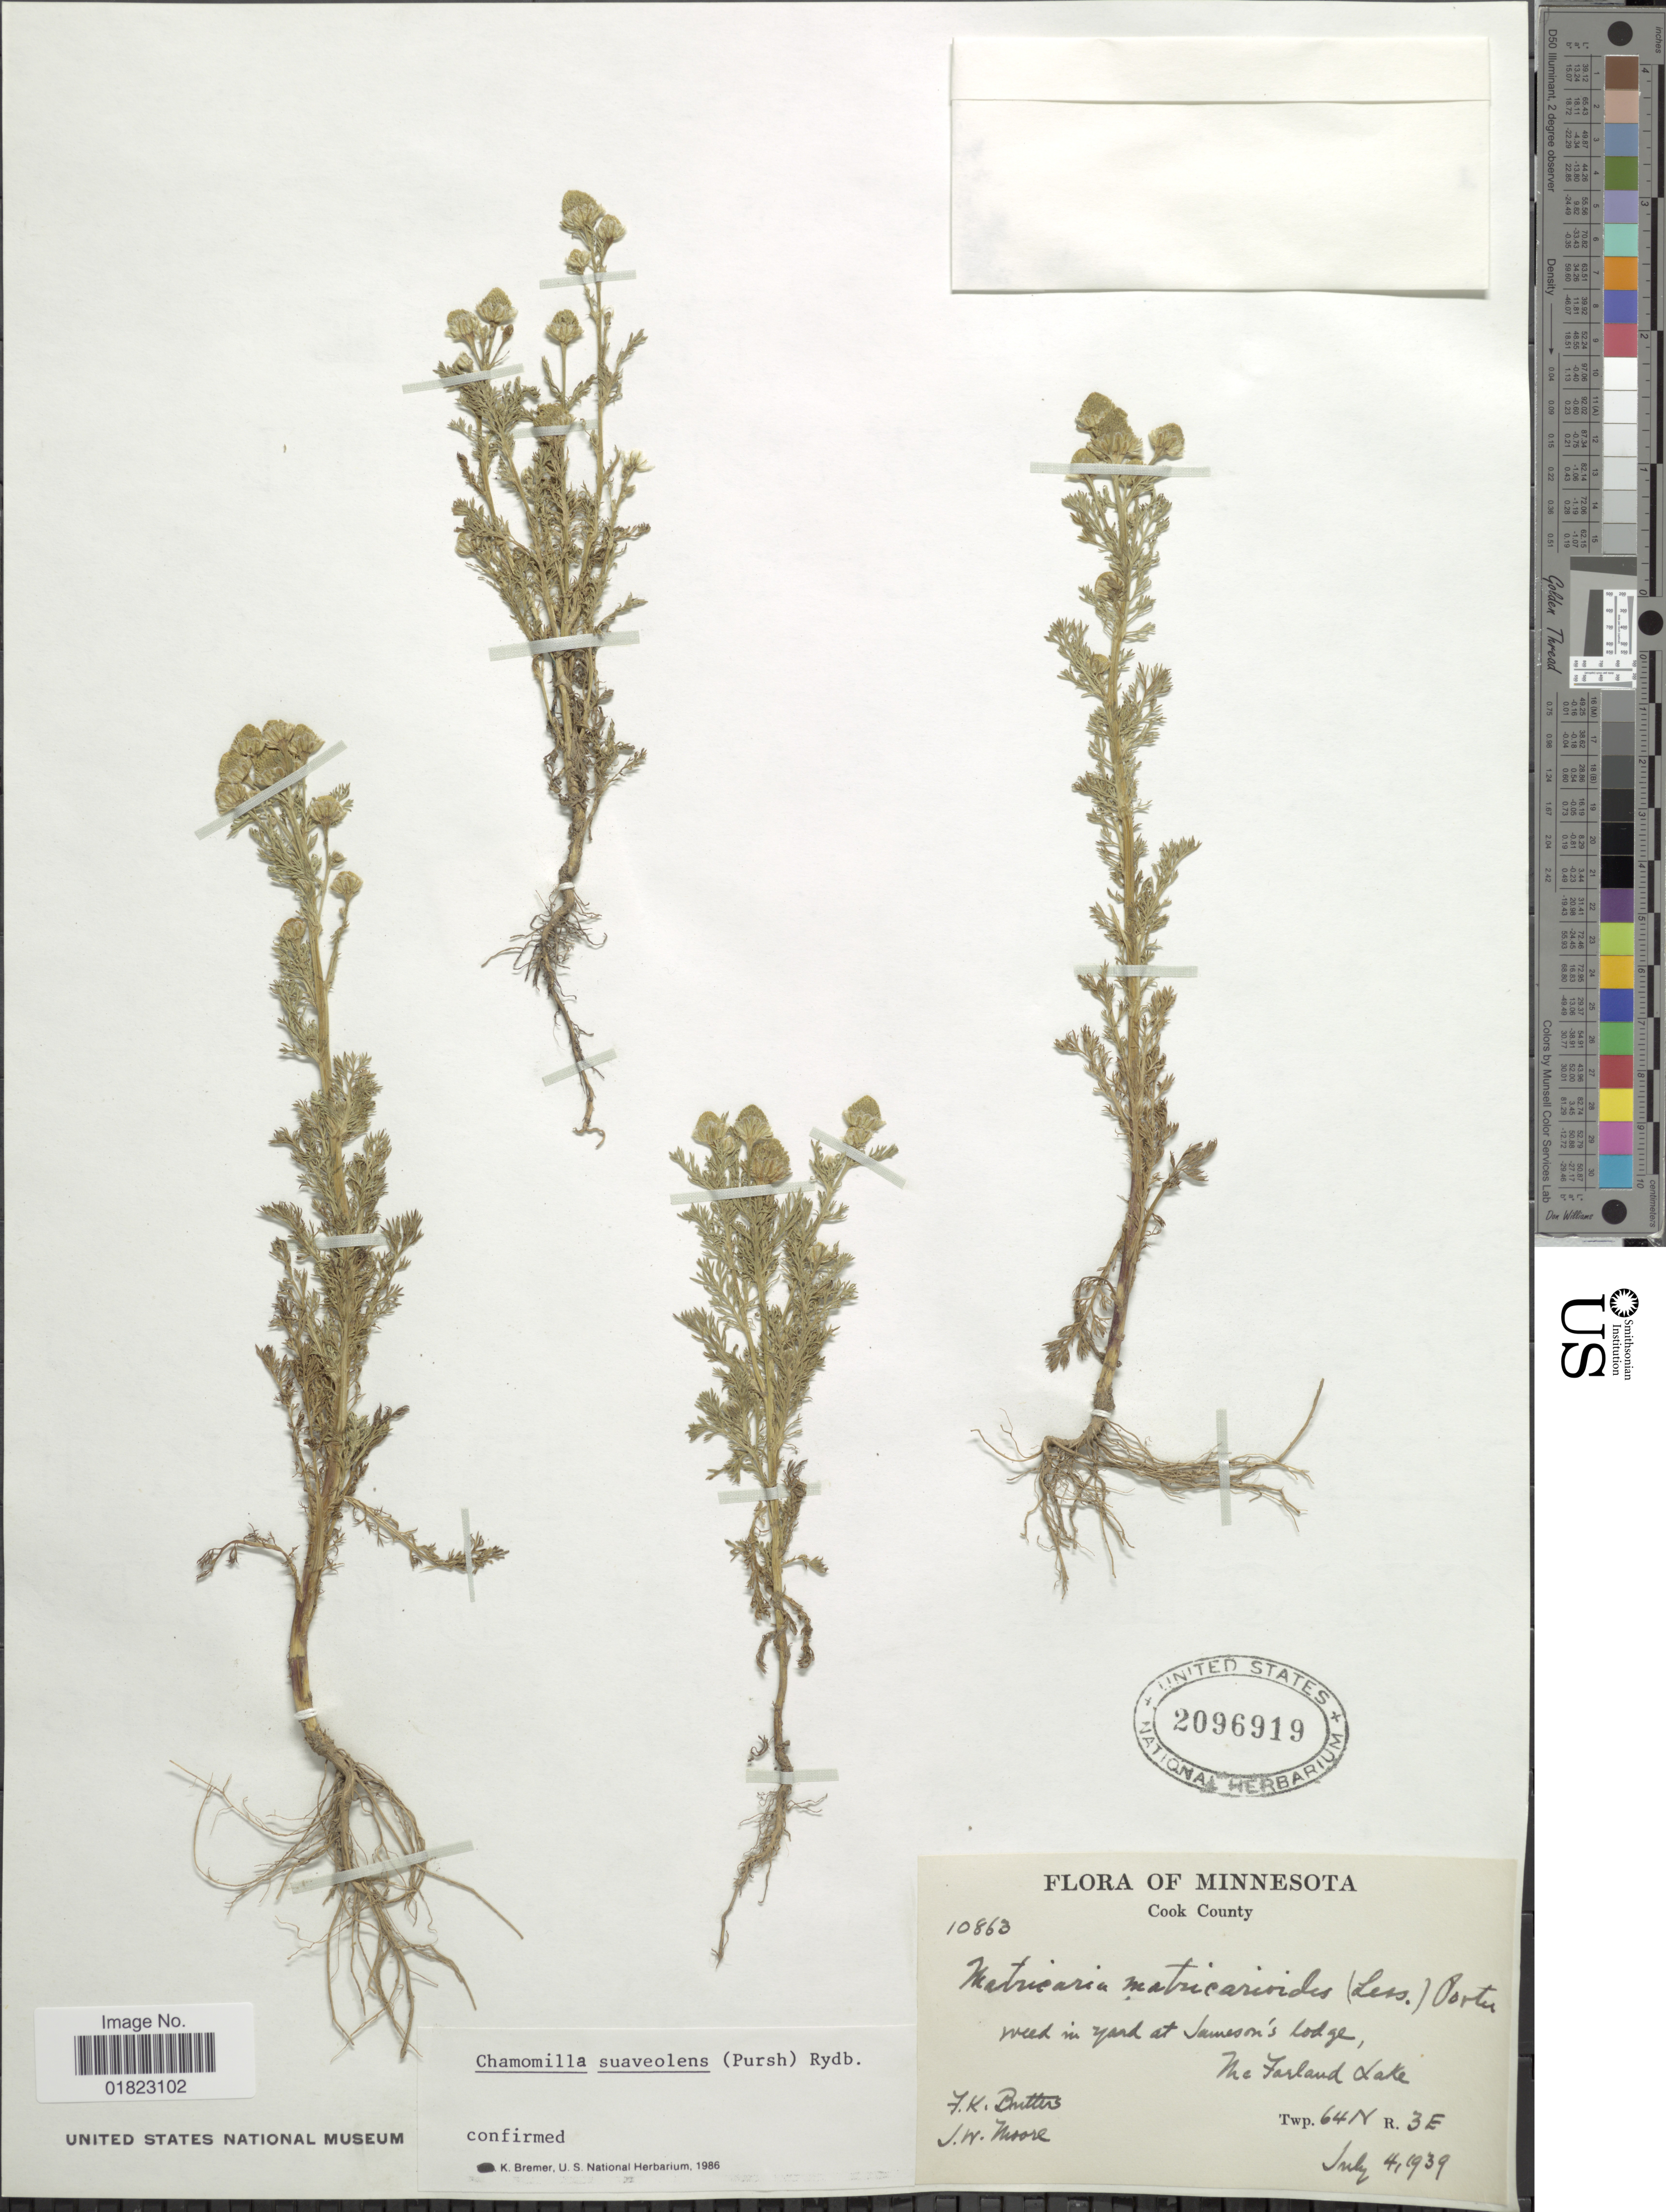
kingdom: Plantae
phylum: Tracheophyta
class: Magnoliopsida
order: Asterales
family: Asteraceae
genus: Matricaria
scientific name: Matricaria matricarioides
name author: (Less.) Porter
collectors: F. K. Butters & J. Moore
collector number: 10863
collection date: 1939-07-04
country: United States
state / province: Minnesota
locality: Cook County, At Jamesons Lodge, McFarland Lake.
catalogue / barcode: US 2096919